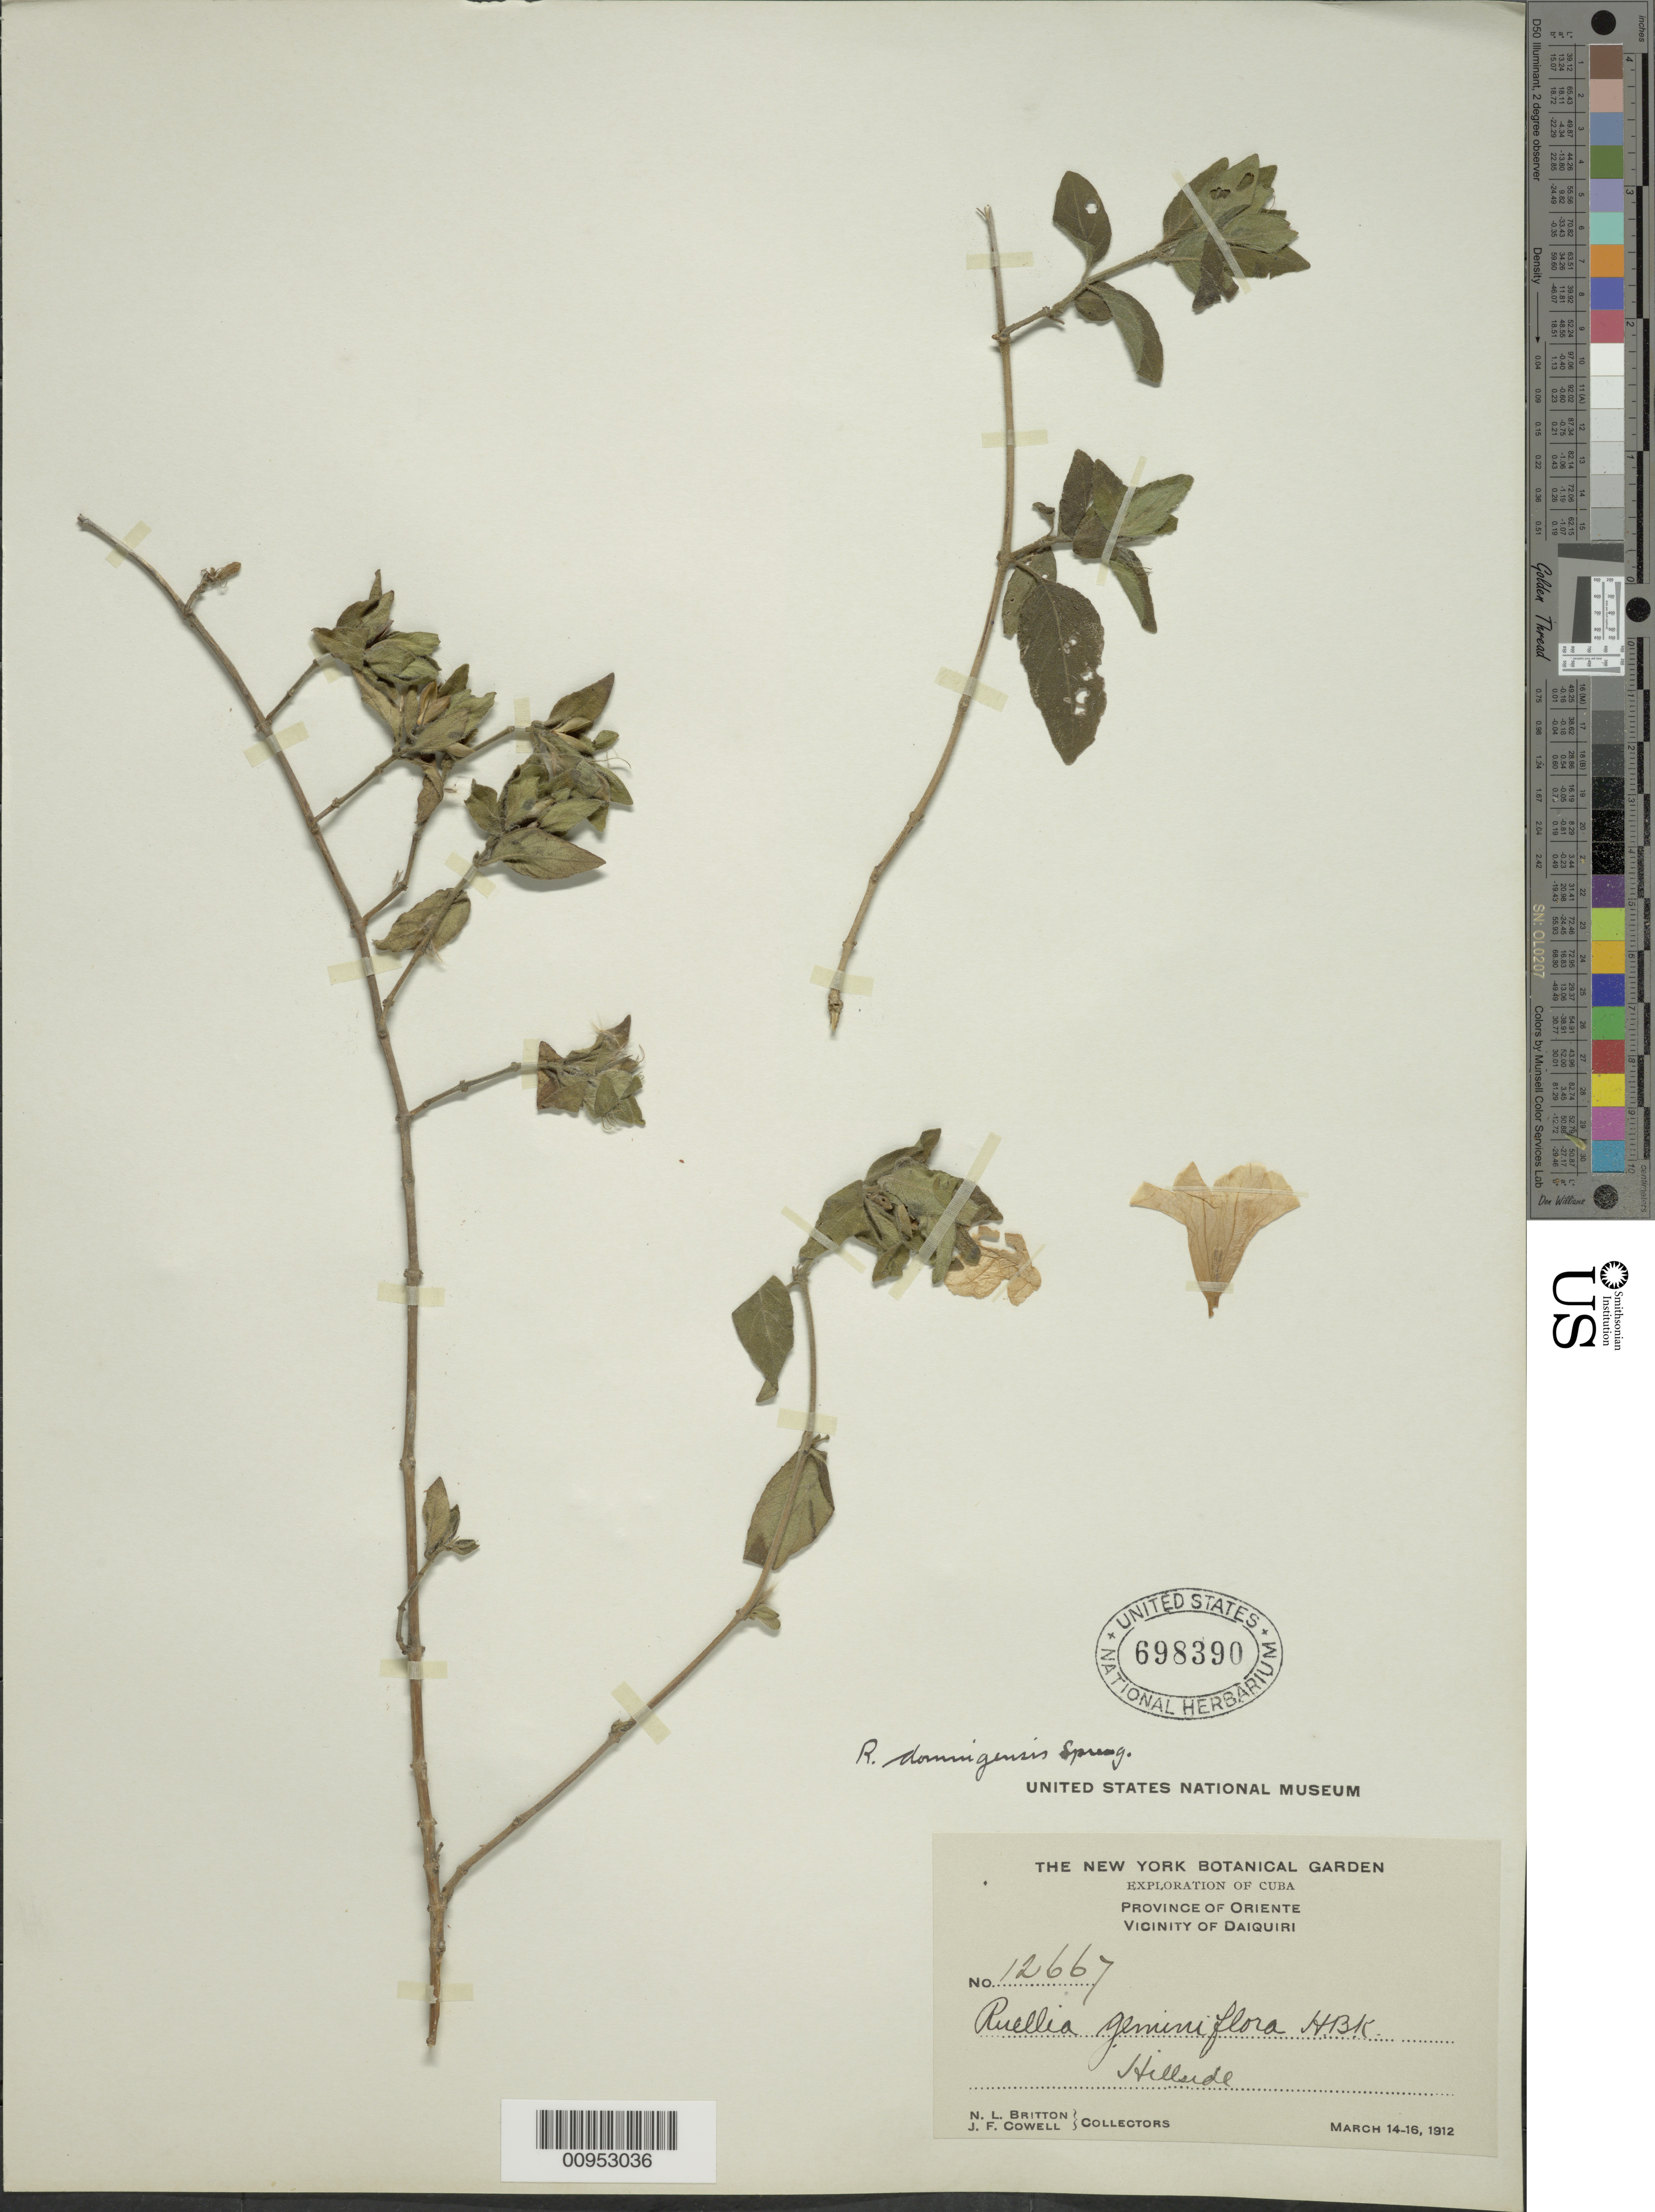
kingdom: Plantae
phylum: Tracheophyta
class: Magnoliopsida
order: Lamiales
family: Acanthaceae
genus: Ruellia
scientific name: Ruellia geminiflora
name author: Kunth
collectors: N. Britton & J. F. Cowell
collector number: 12667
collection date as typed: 14 Mar 1912 to 16 Mar 1912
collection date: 1912-03-14/1912-03-16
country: Cuba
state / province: Oriente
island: Cuba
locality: Vicinity of Daiquiri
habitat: Hillside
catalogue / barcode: US 698390